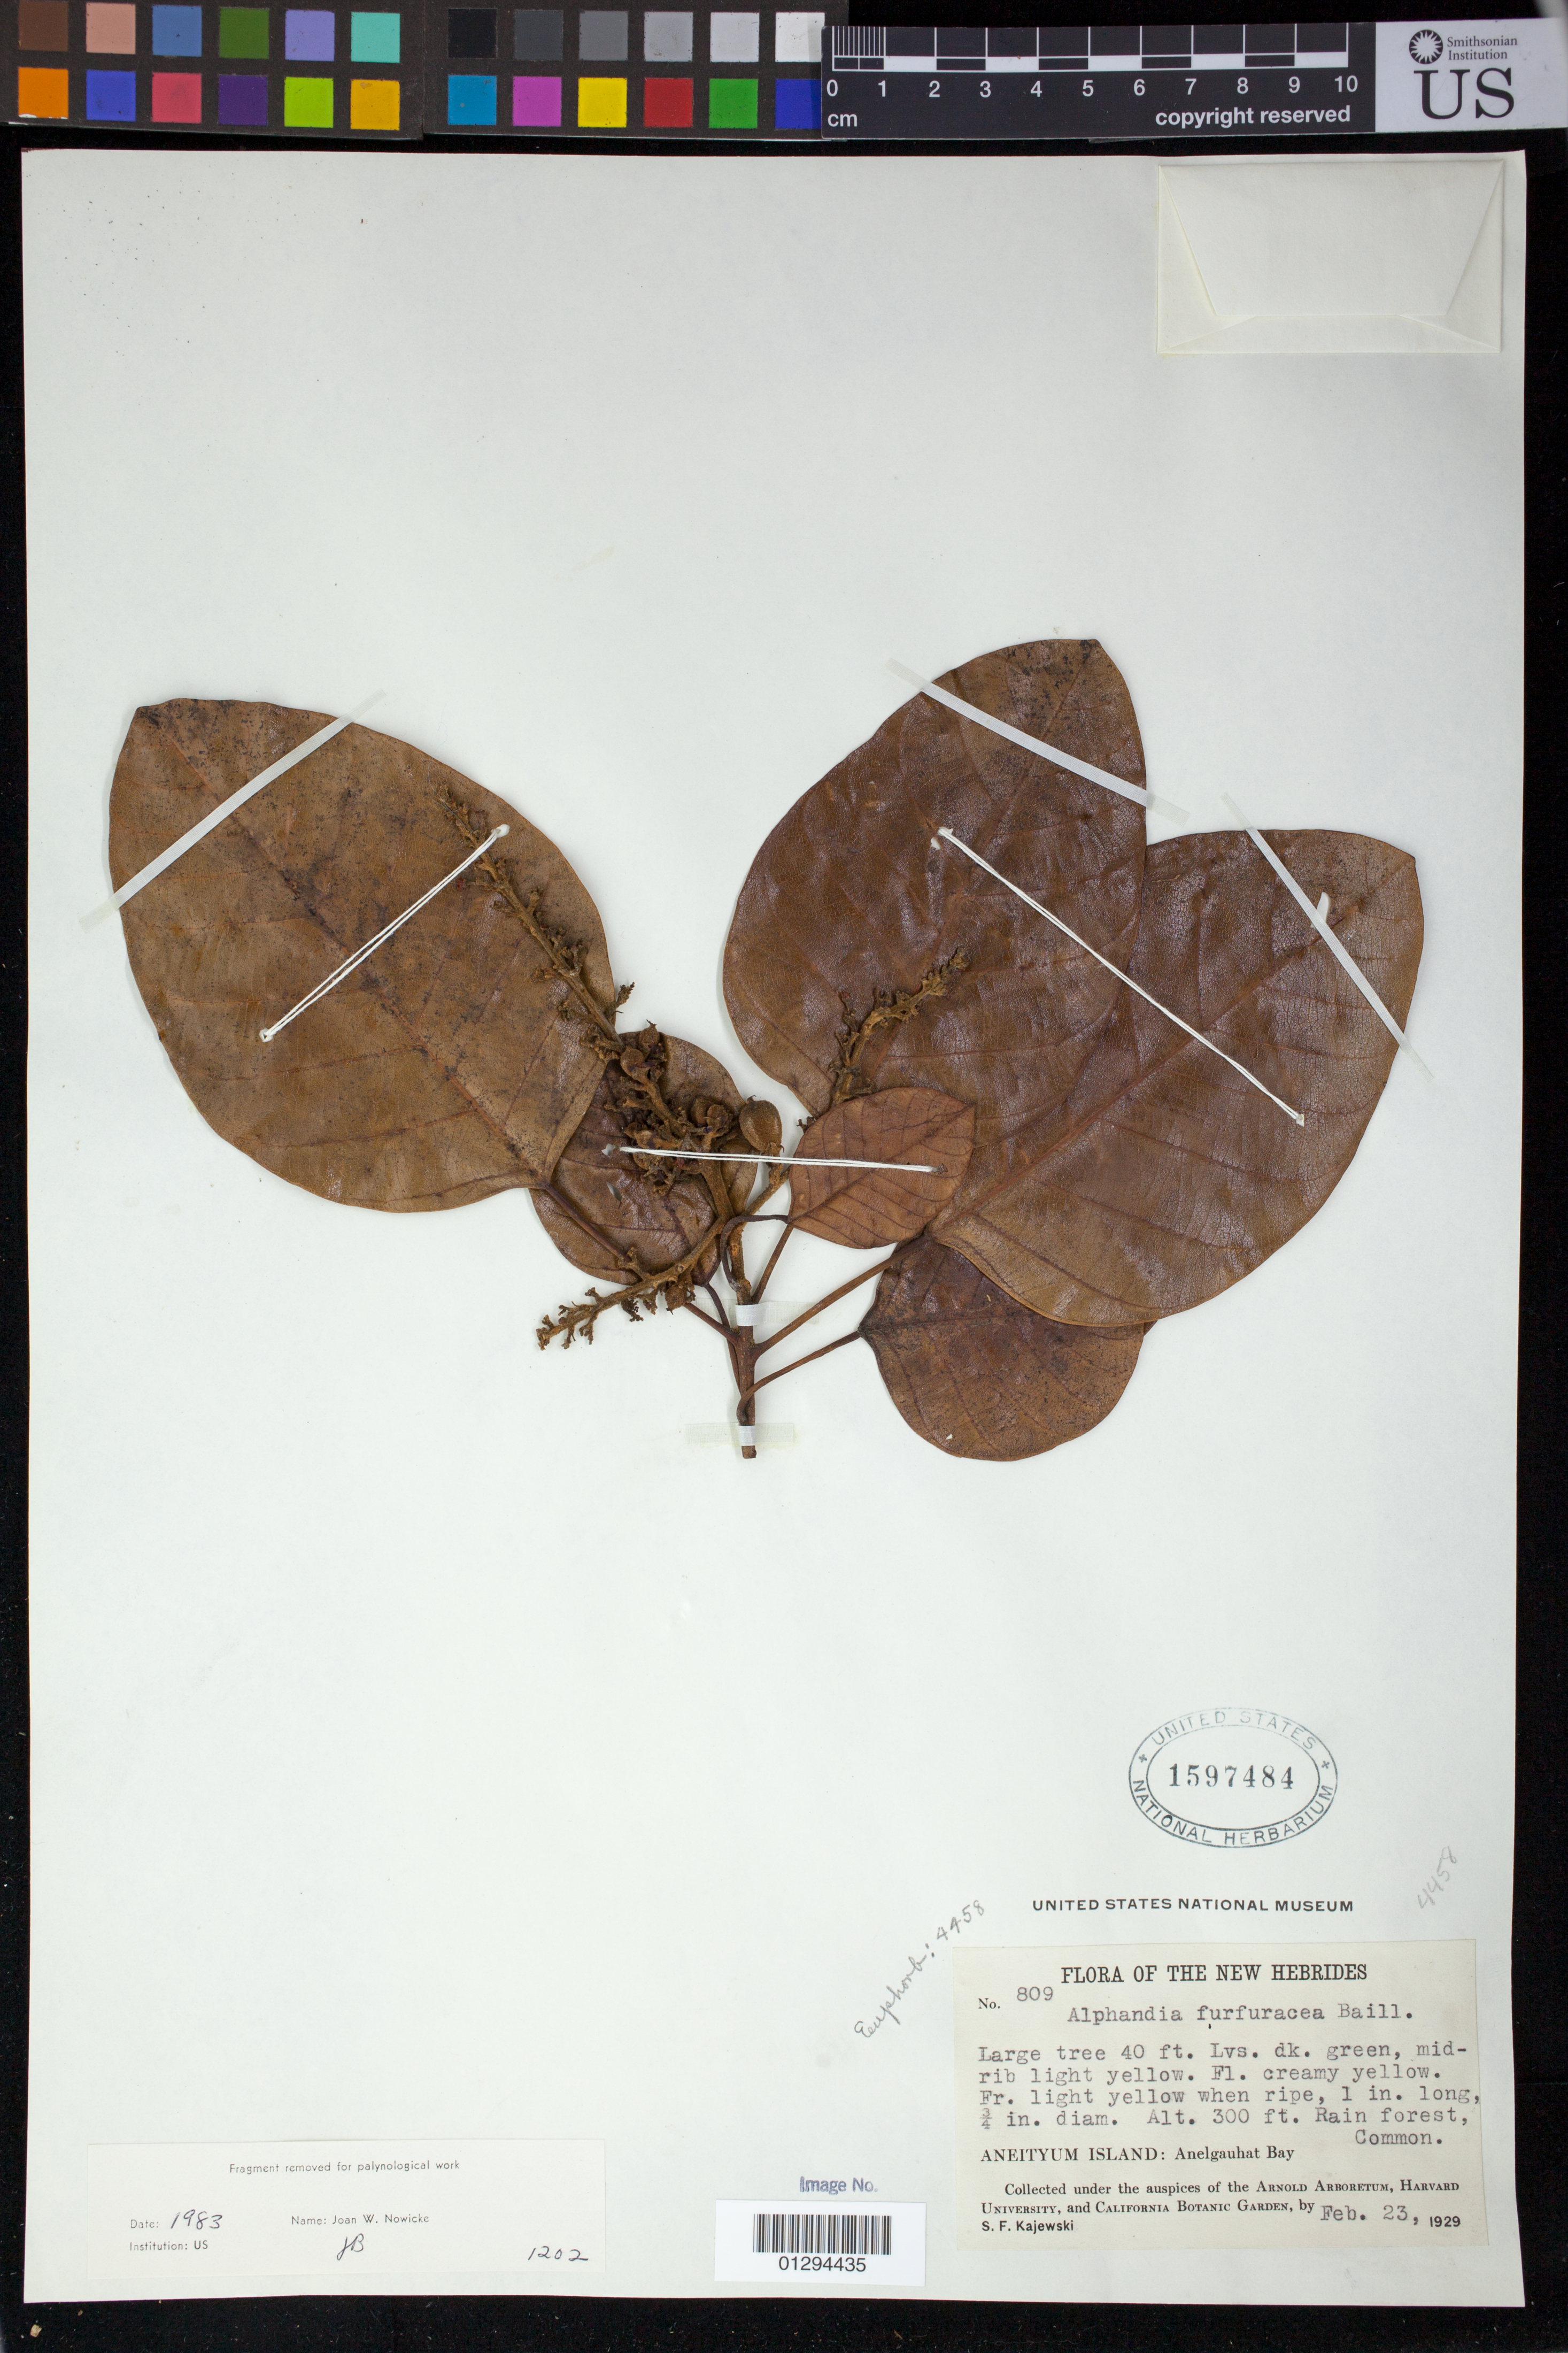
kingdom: Plantae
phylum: Tracheophyta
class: Magnoliopsida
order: Malpighiales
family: Euphorbiaceae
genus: Alphandia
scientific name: Alphandia furfuracea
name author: Baill.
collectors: S. Kajewski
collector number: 809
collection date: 1929-02-23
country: Vanuatu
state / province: Tafea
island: Anatom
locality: Aneityum Island: Anelgauhat Bay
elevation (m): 91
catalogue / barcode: US 1597484